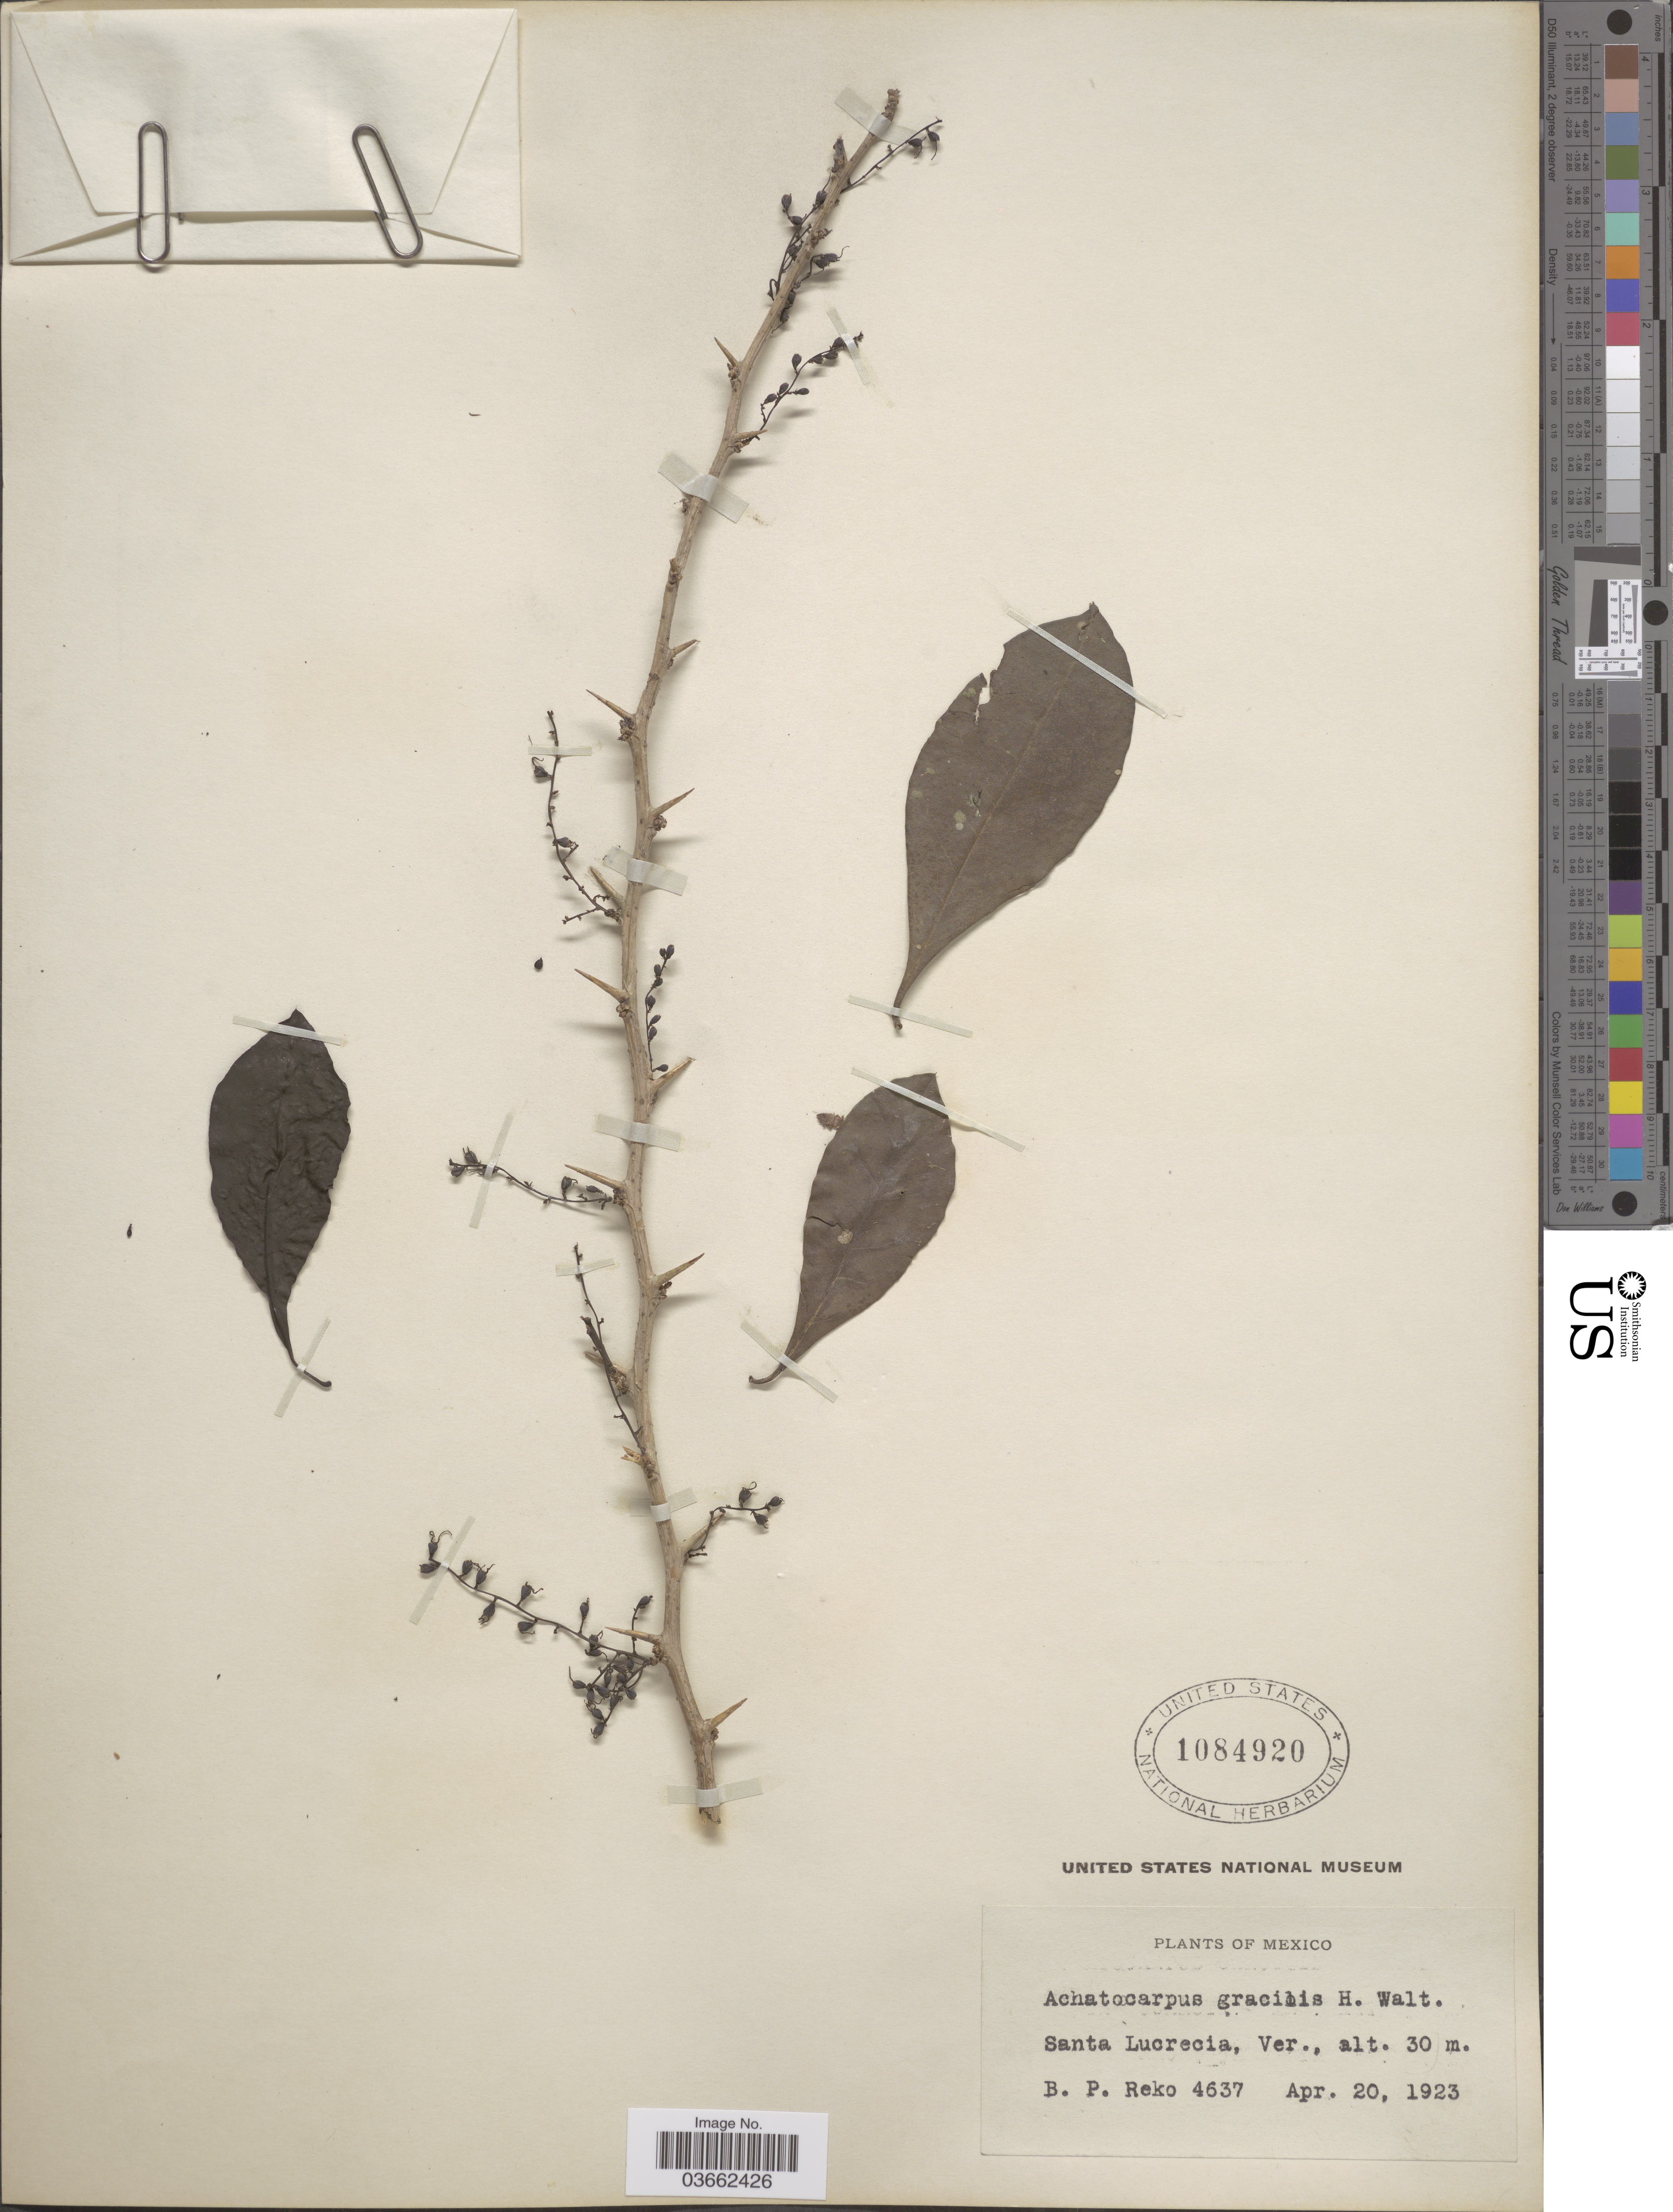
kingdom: Plantae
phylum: Tracheophyta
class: Magnoliopsida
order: Caryophyllales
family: Achatocarpaceae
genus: Achatocarpus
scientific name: Achatocarpus gracilis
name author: H. Walter in Engl.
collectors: B. P. Reko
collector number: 4637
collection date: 1923-04-20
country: Mexico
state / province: Veracruz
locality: Santa Lucrecia, Ver.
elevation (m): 30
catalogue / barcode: US 1084920